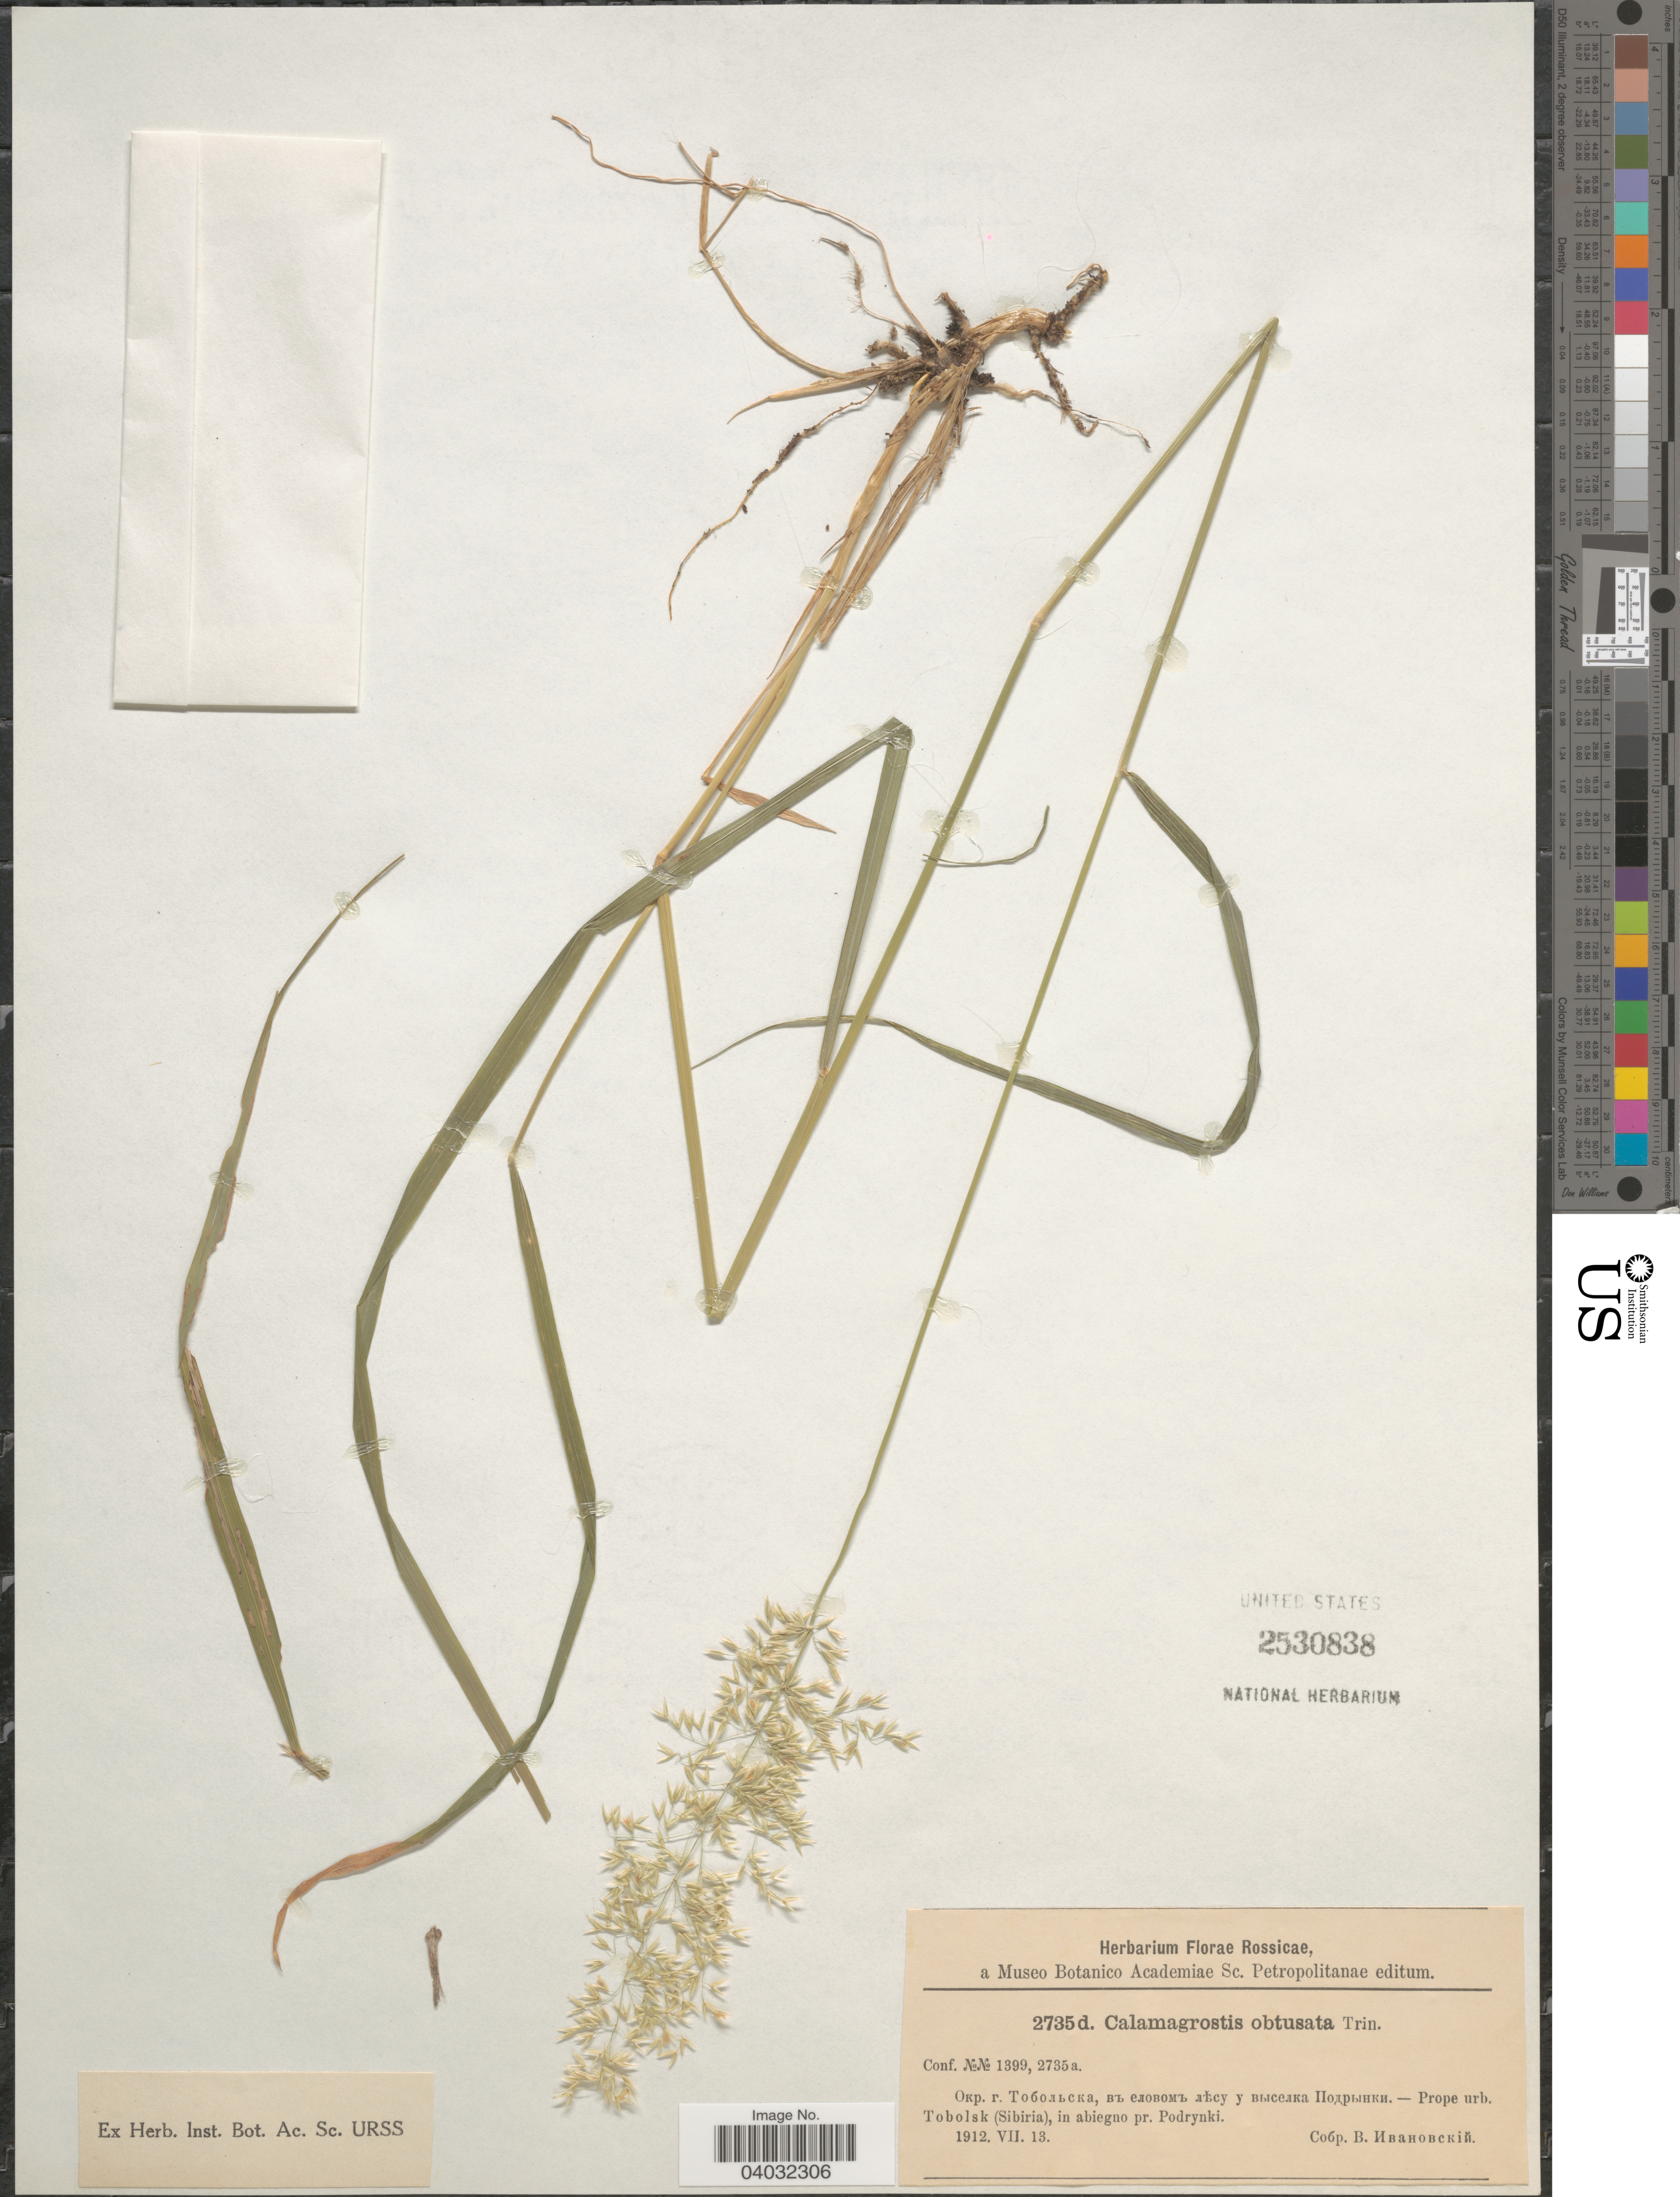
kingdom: Plantae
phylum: Tracheophyta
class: Liliopsida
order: Poales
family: Poaceae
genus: Calamagrostis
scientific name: Calamagrostis obtusata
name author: Trin.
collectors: V. Ivanovskiy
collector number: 2735d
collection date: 1912-07-13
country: Russian Federation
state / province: Tyumen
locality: Prope urb. Tobolsk (Sibiria), in abiegno pr. Podrynki.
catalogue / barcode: US 2530838